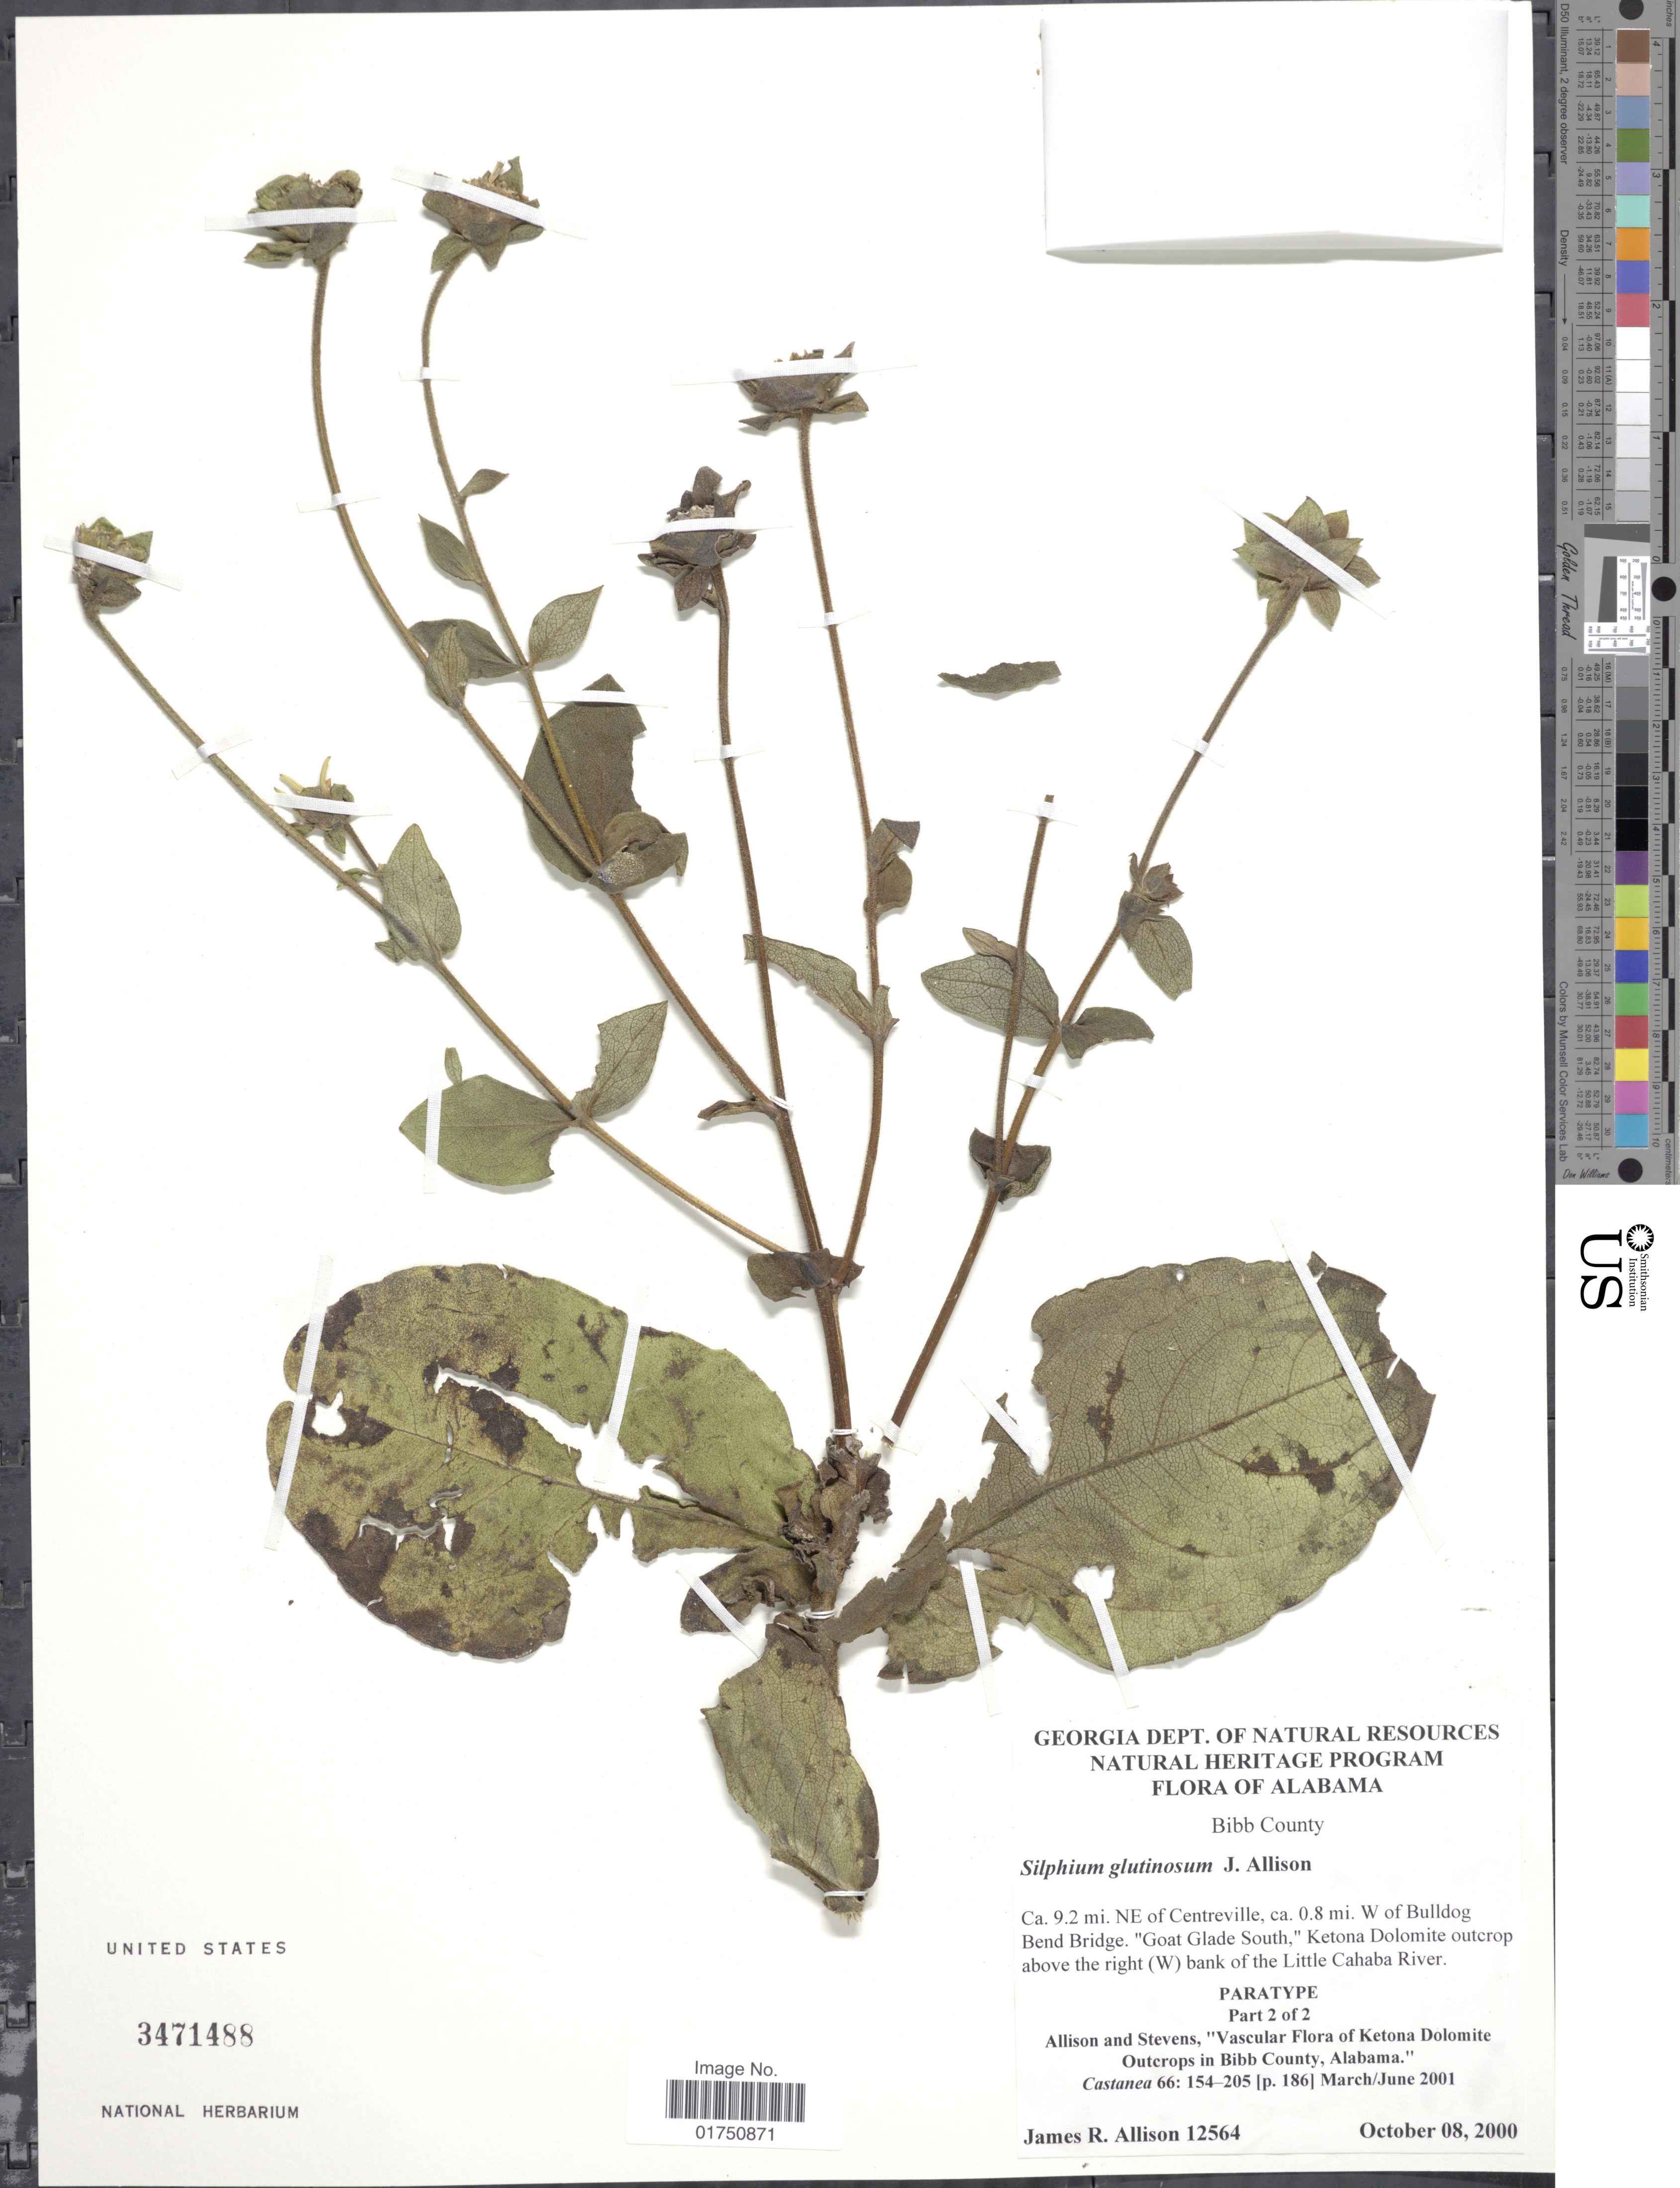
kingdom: Plantae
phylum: Tracheophyta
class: Magnoliopsida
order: Asterales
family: Asteraceae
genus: Silphium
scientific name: Silphium glutinosum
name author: J.R. Allison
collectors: J. R. Allison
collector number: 12564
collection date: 2000-10-08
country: United States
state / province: Alabama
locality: Bibb County. Ca. 9.2 mi. NE of Centreville, ca. 0.8 mi. W of Bulldog Bend Bridge. "Goat Glade South", Ketona Dolomite outcrop above the right (W) bank of the Little Cahaba River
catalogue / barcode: US 3471488